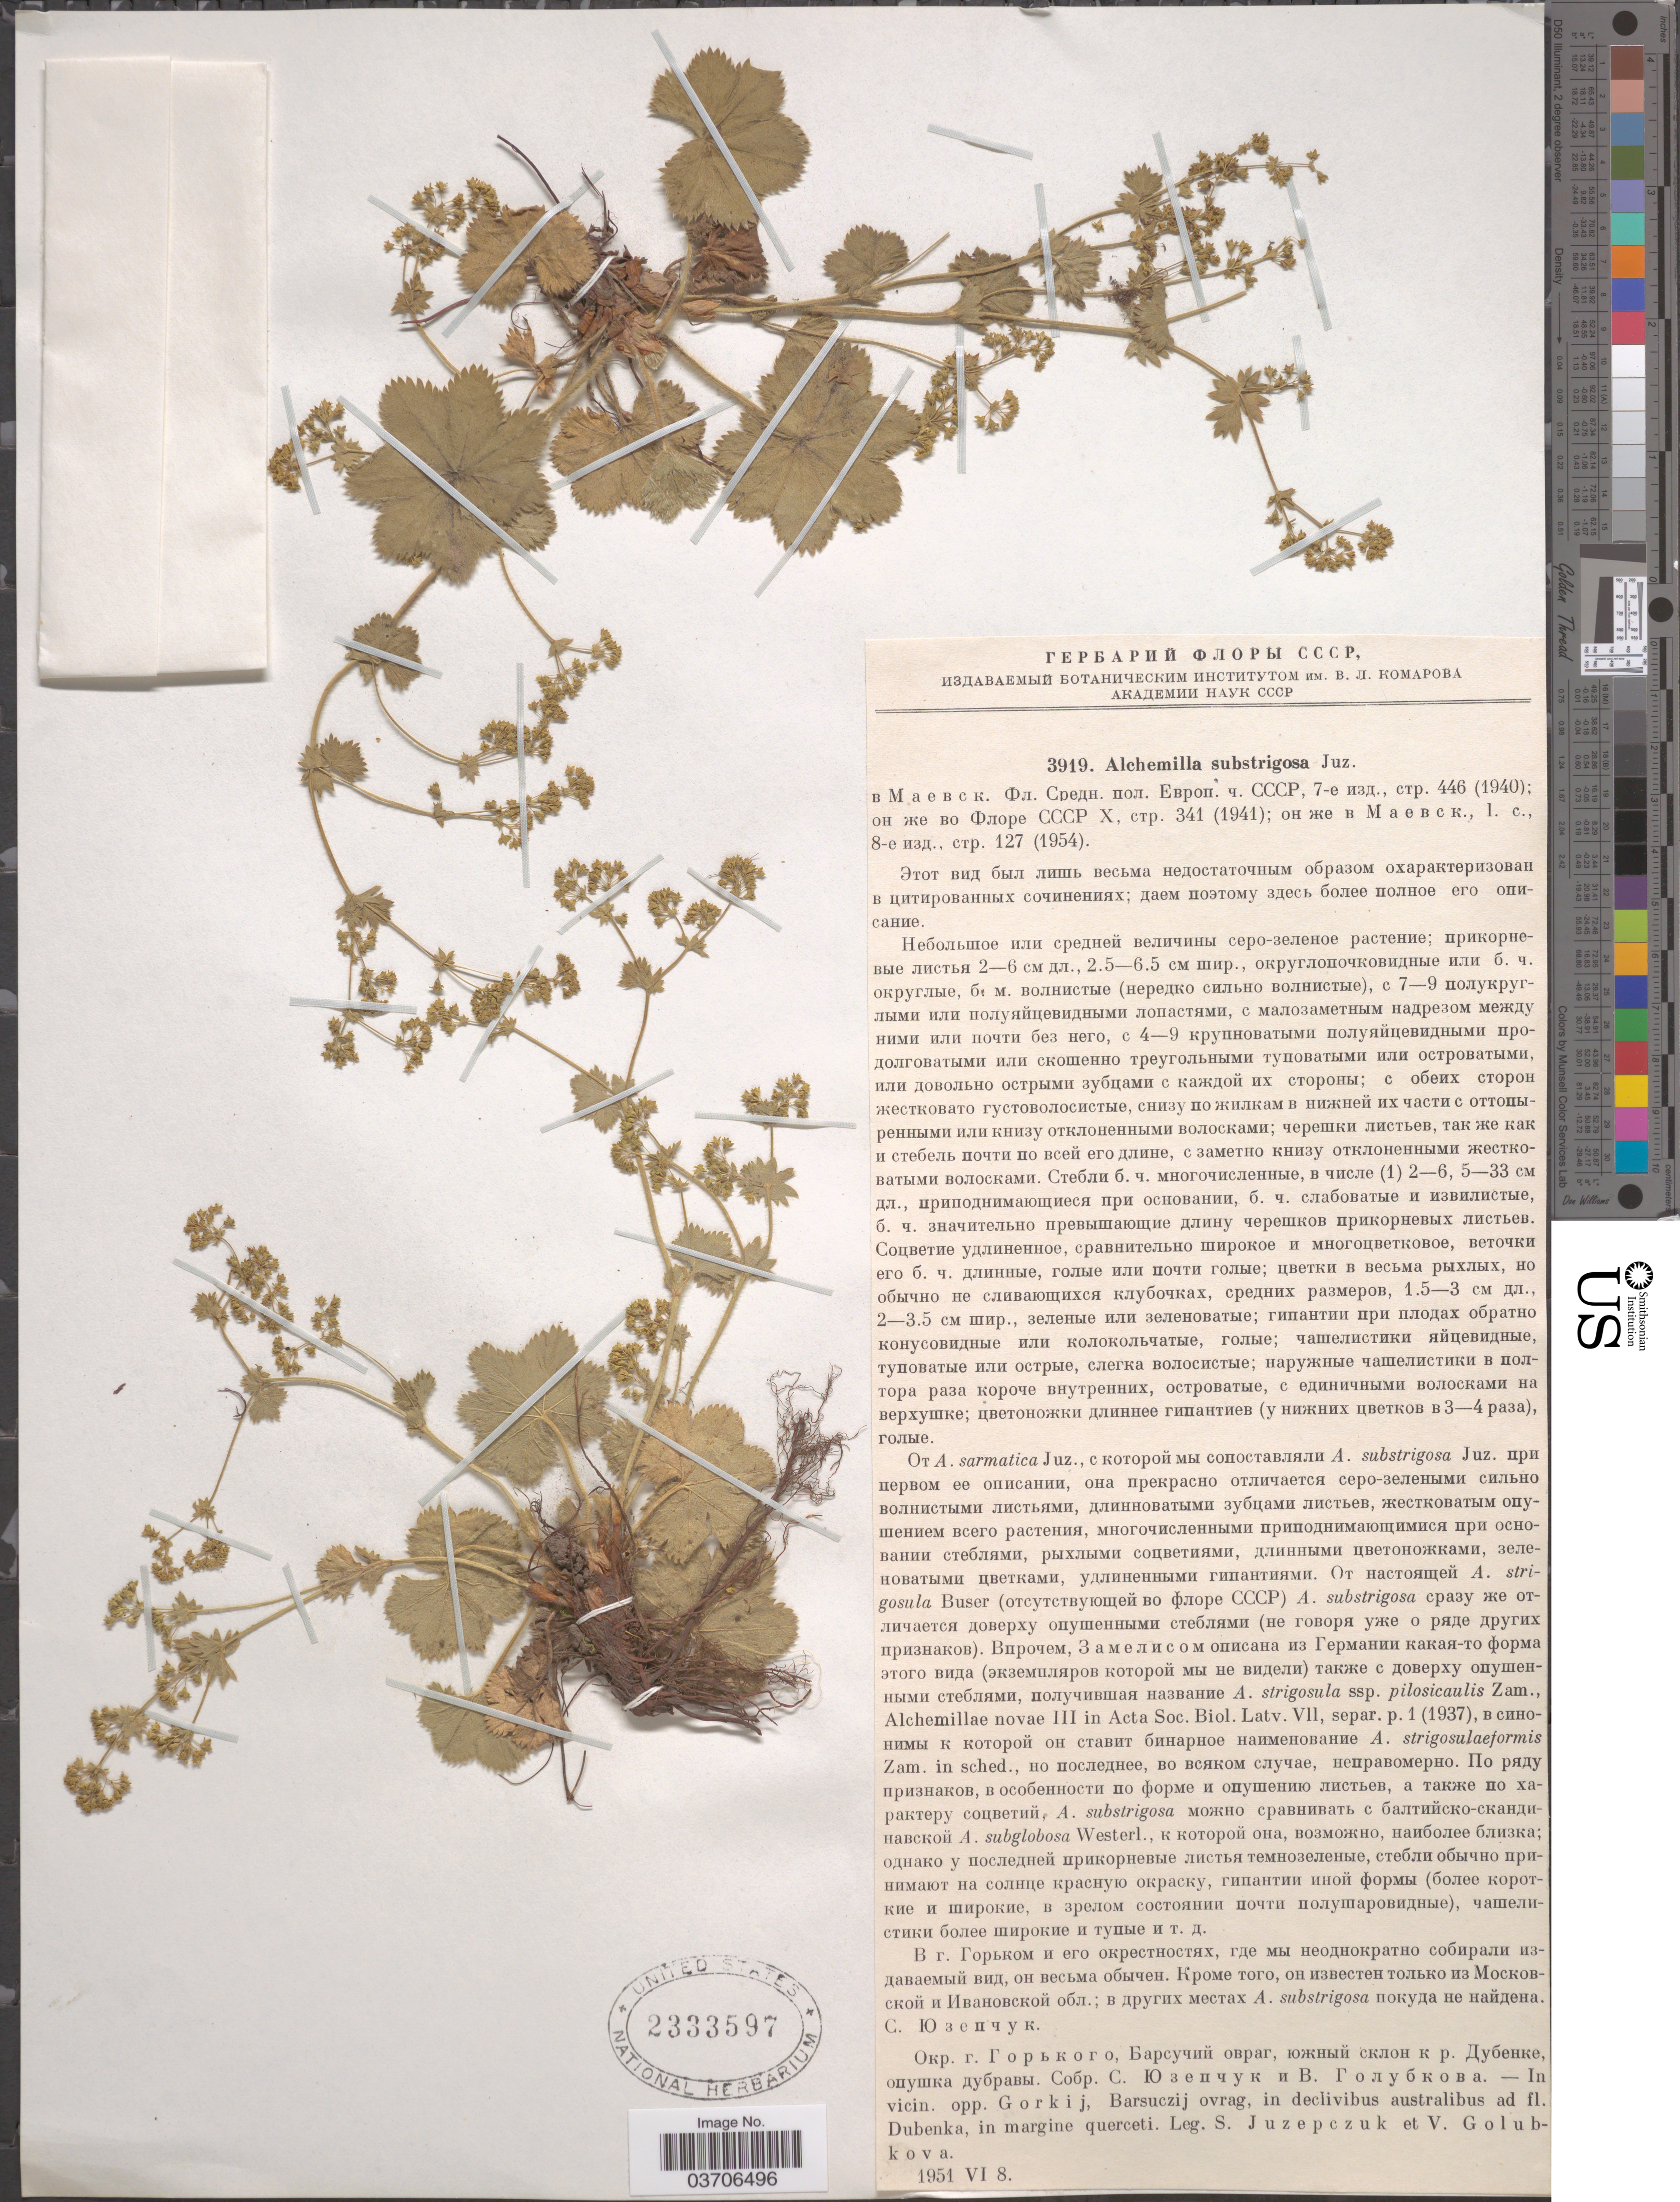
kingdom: Plantae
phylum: Tracheophyta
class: Magnoliopsida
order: Rosales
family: Rosaceae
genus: Alchemilla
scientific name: Alchemilla substrigosa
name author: Juz.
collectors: S. V. Juzepczuk & V. F. Golubkova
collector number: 3919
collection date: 1951-06-08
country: Russian Federation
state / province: Nizhny Novgorod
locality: In vicin. opp. Gorkij, Barsuczij ovrag, in declivibus australibus ad fl. Dubenka, in margine querceti.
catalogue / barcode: US 2333597